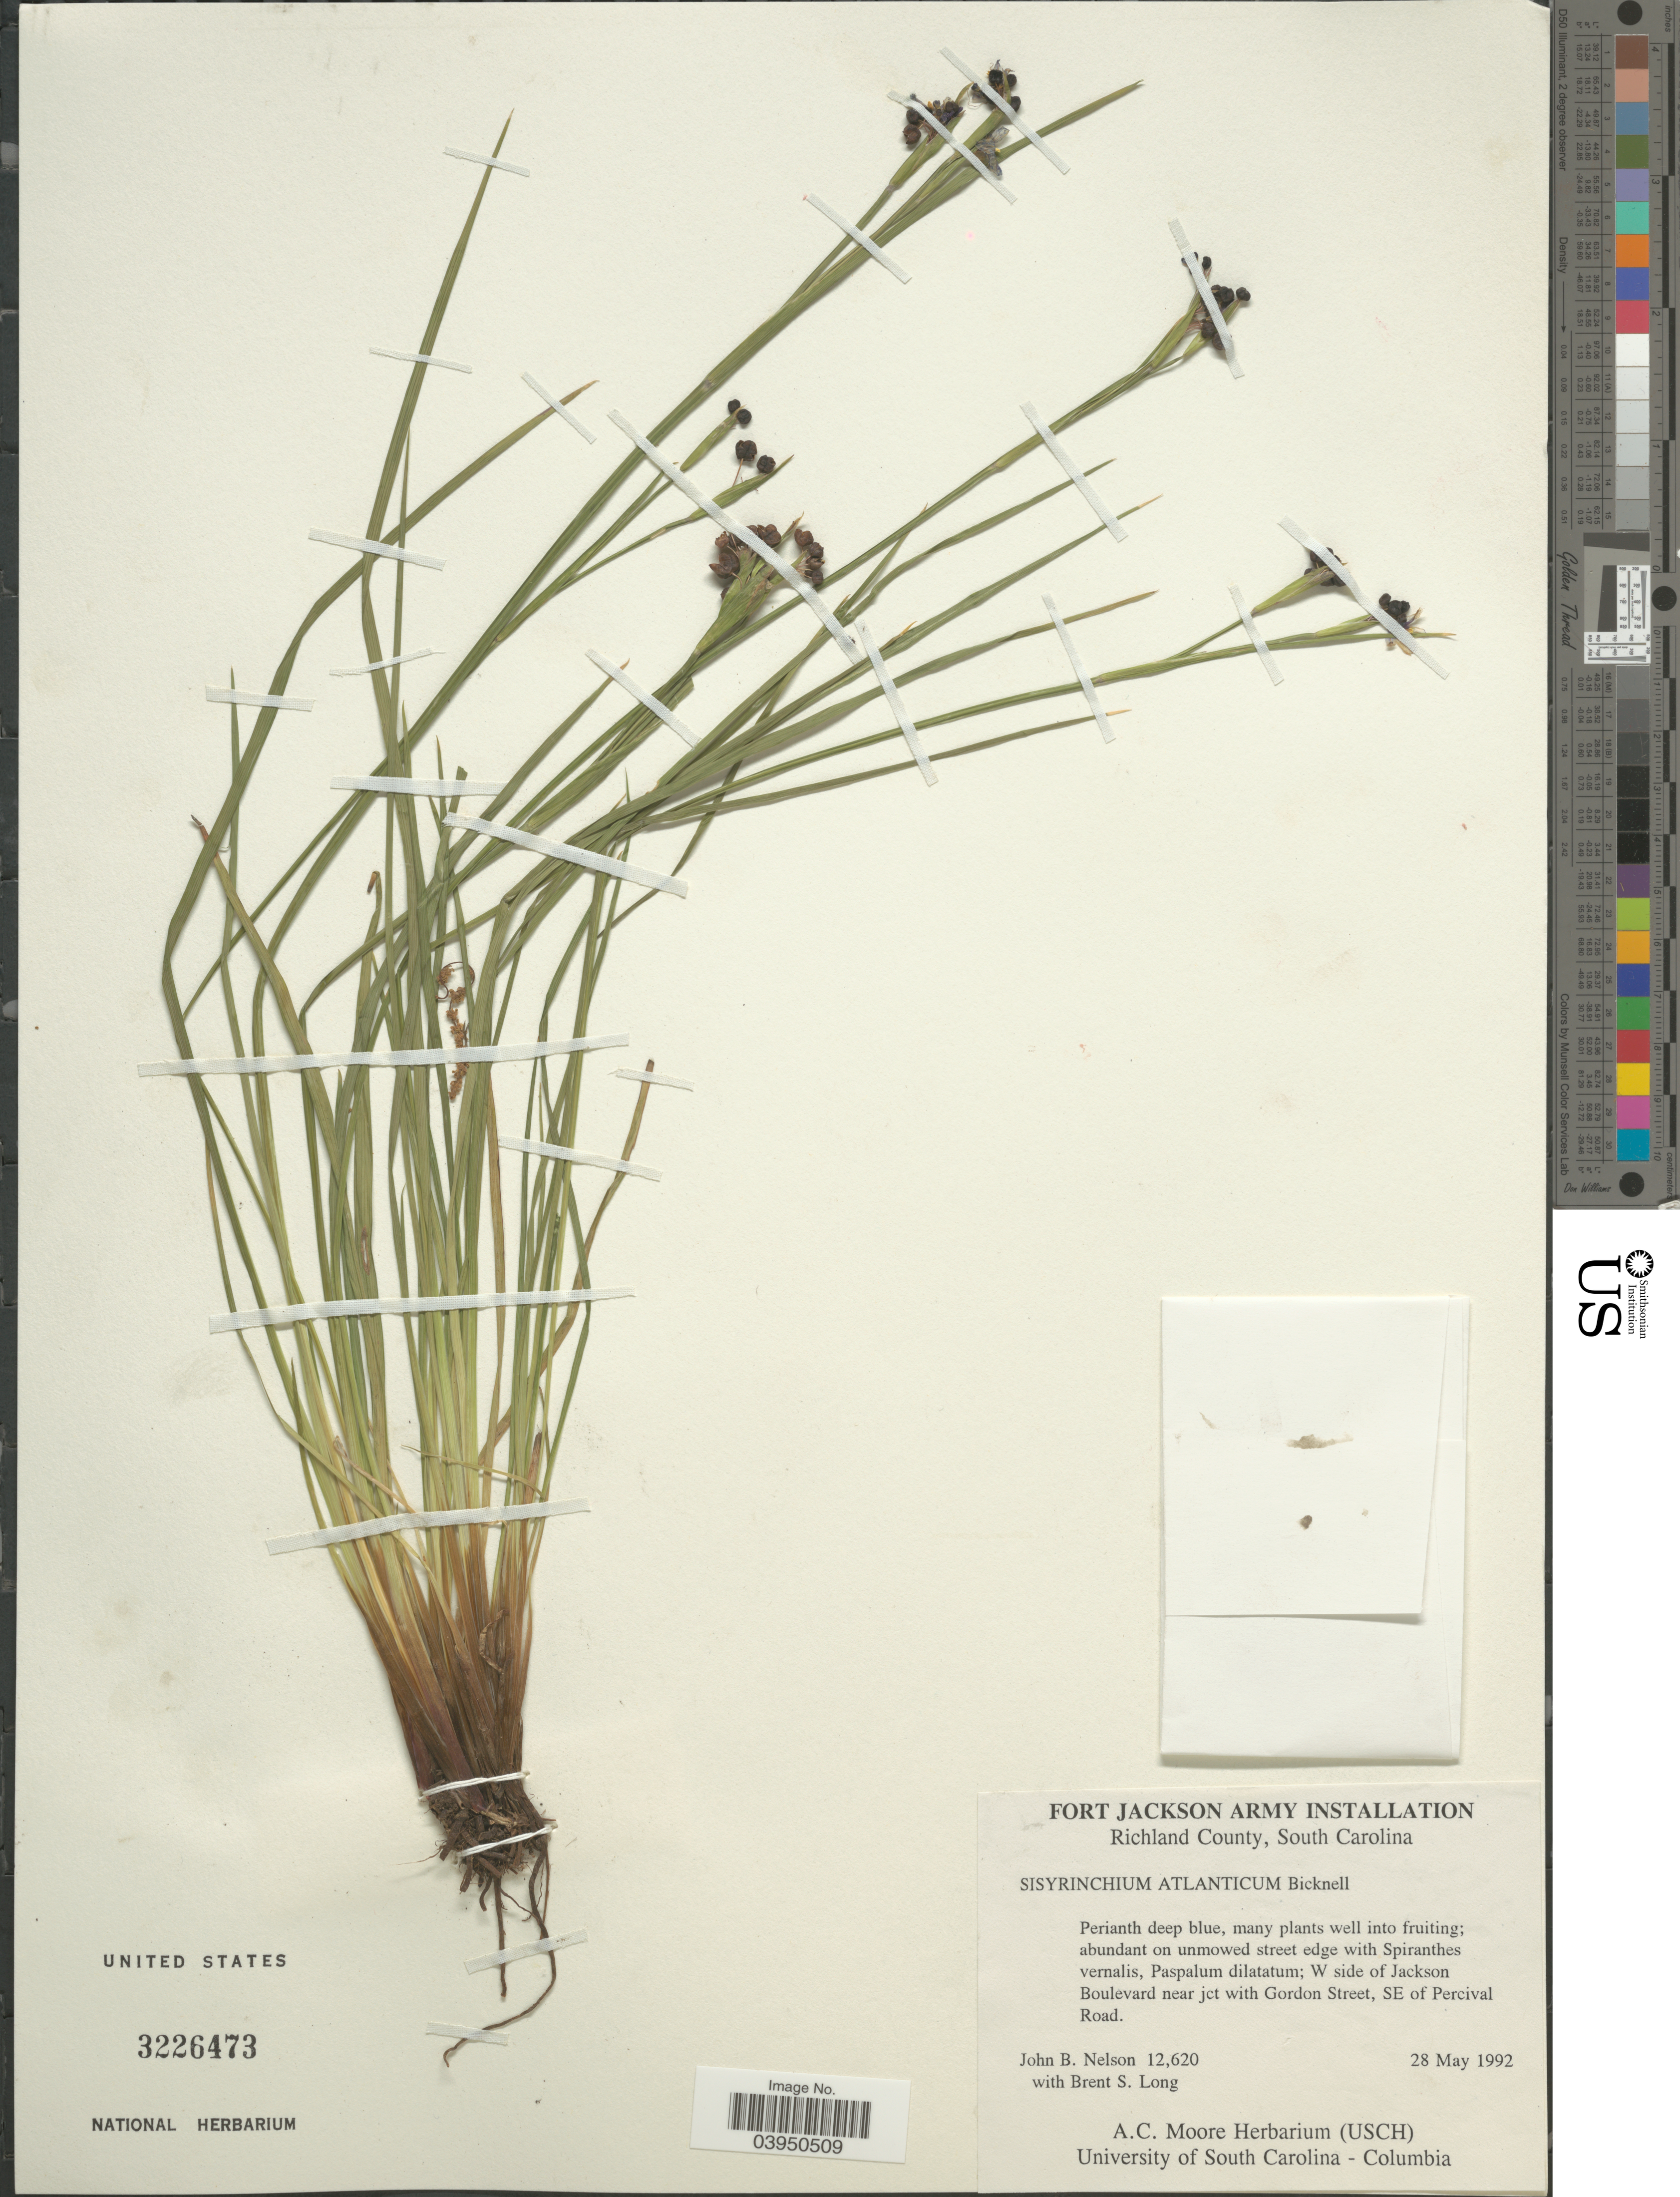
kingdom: Plantae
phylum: Tracheophyta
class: Liliopsida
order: Asparagales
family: Iridaceae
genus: Sisyrinchium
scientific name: Sisyrinchium atlanticum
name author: E.P. Bicknell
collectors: J. B. Nelson & B. Long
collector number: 12620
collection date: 1992-05-28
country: United States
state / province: South Carolina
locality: Richland County; W side of Jackson Boulevard near jct with Gordon Street, SE of Percival Road.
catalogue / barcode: US 3226473